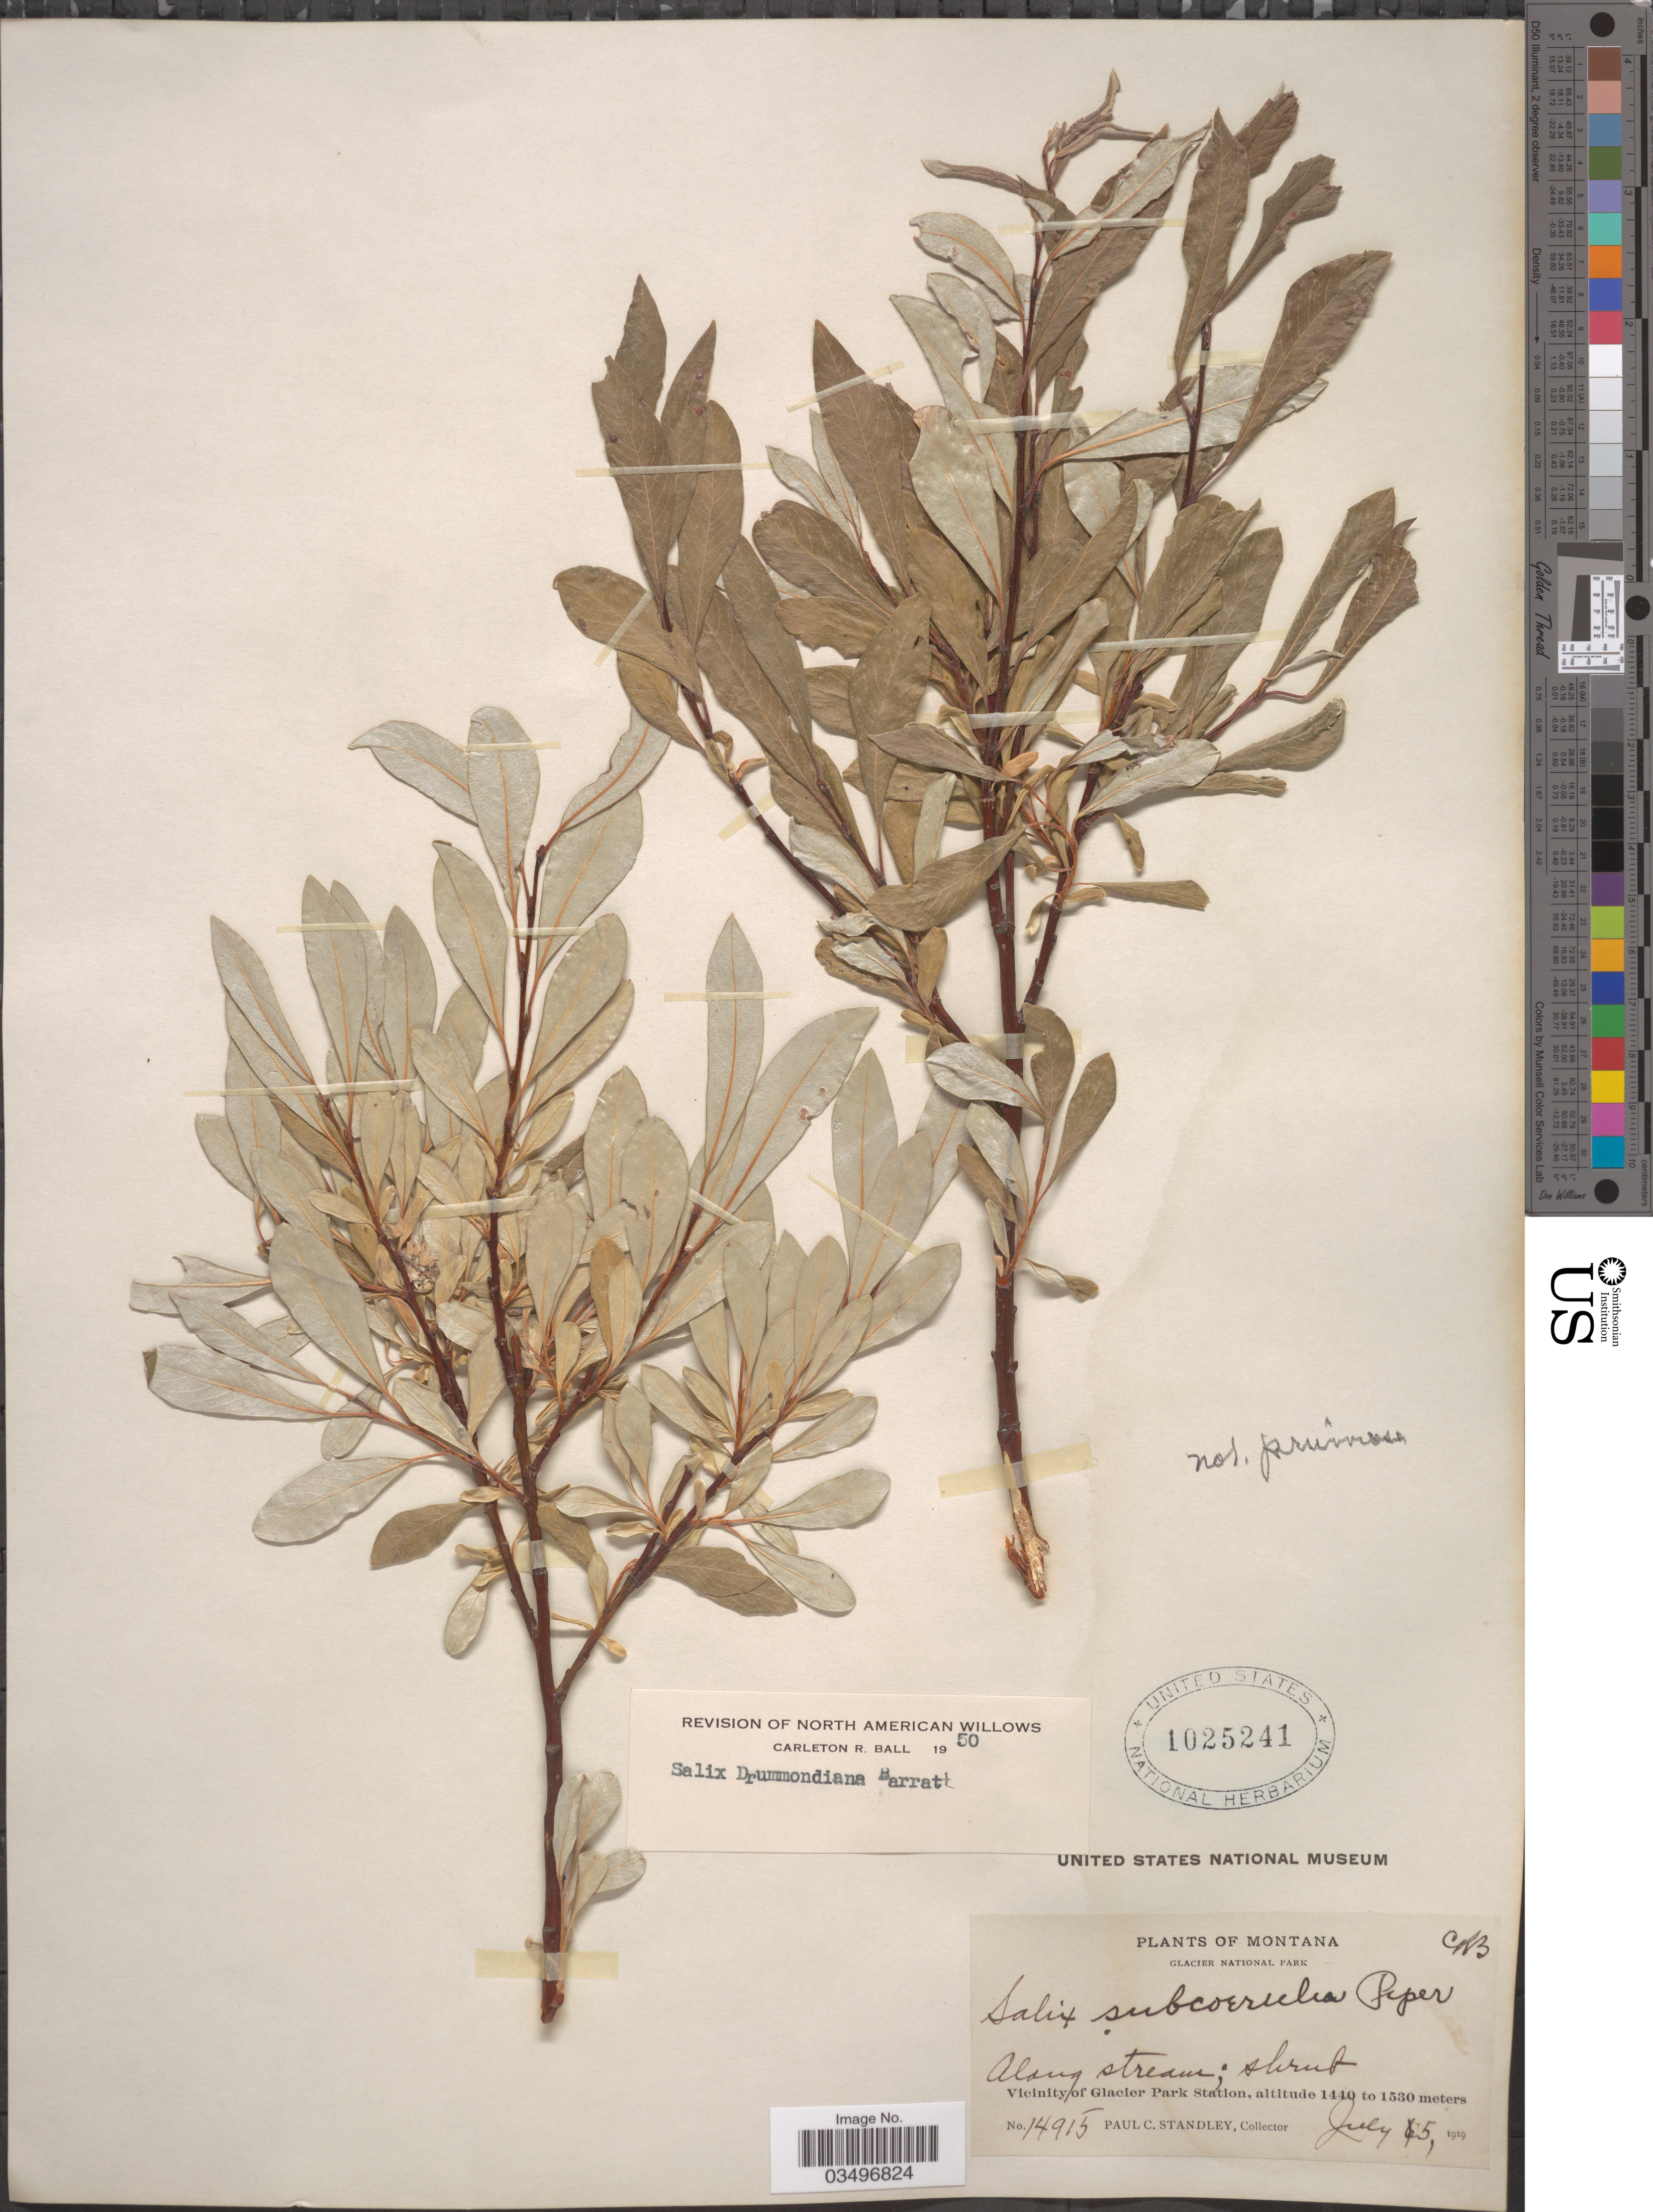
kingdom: Plantae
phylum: Tracheophyta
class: Magnoliopsida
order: Malpighiales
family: Salicaceae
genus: Salix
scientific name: Salix drummondiana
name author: Barratt ex Hook.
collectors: P. C. Standley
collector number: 14915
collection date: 1919-07-15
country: United States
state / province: Montana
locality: Glacier National Park. Along stream. Vicinity of Glacier Park Station.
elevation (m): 1440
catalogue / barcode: US 1025241